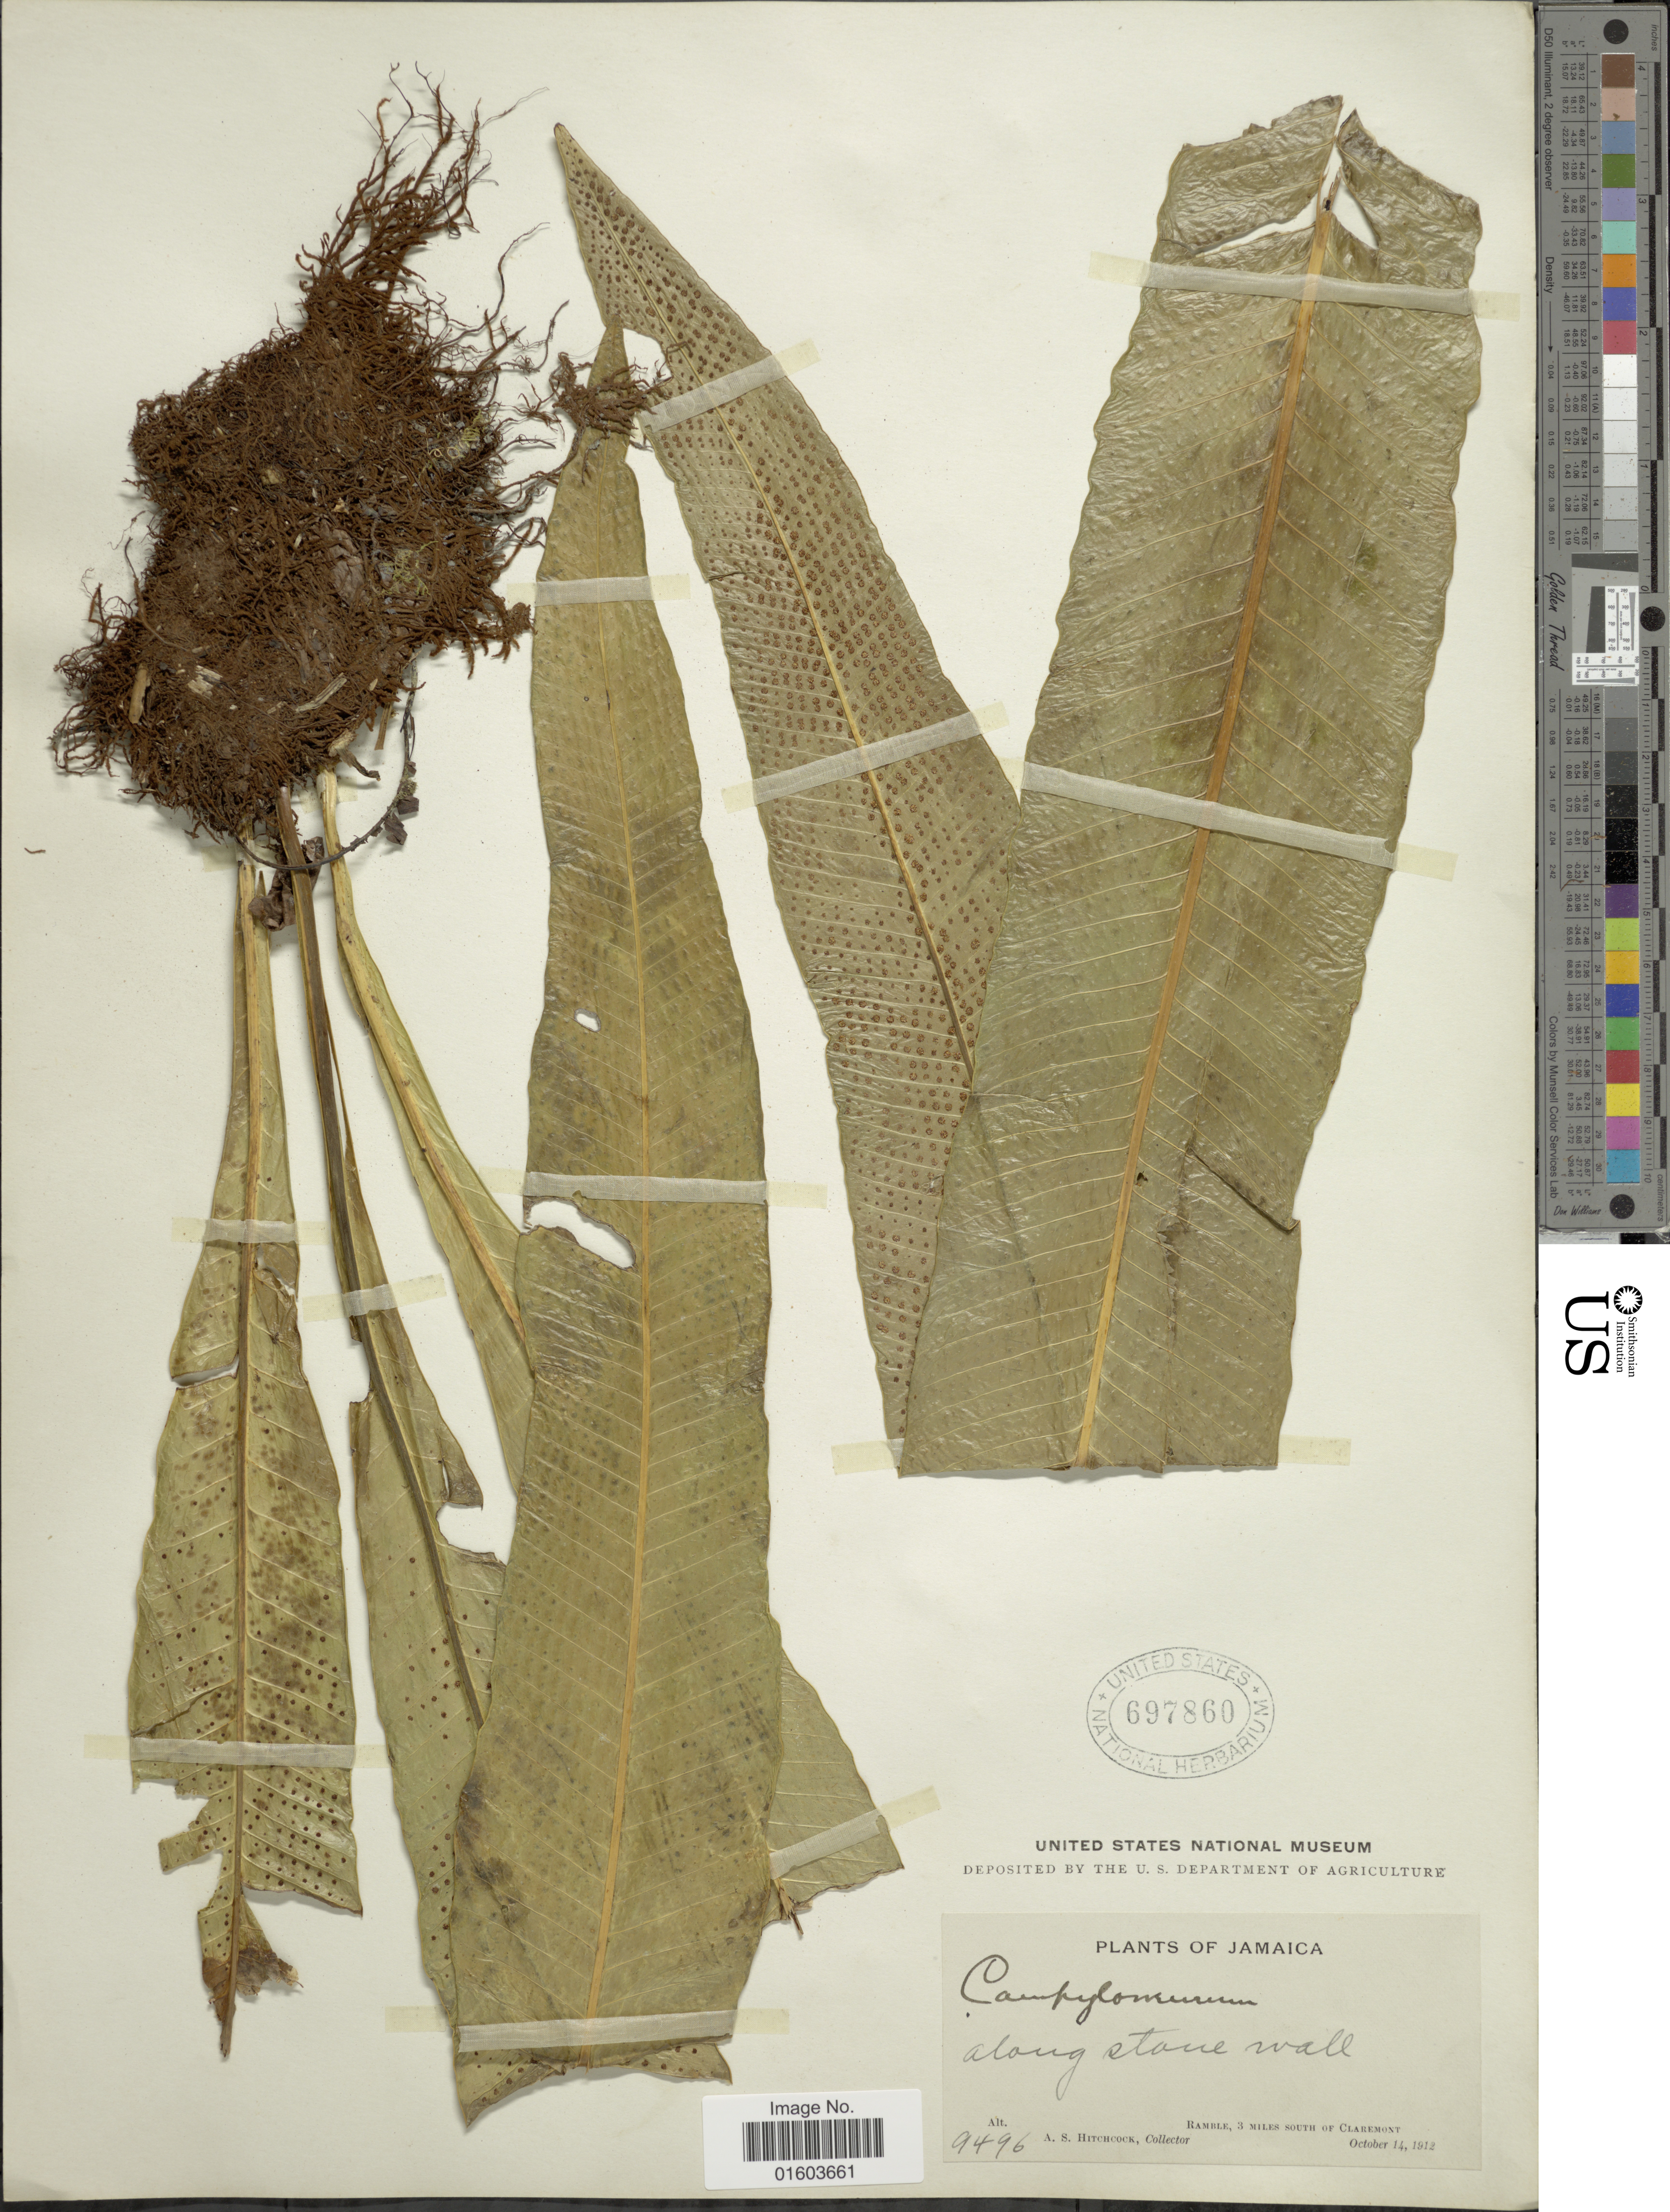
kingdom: Plantae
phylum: Tracheophyta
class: Polypodiopsida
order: Polypodiales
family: Polypodiaceae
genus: Campyloneurum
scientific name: Campyloneurum phyllitidis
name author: (L.) C. Presl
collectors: A. S. Hitchcock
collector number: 9496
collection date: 1912-10-14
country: Jamaica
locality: Ramble, 3 miles south of Claremount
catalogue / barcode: US 697860